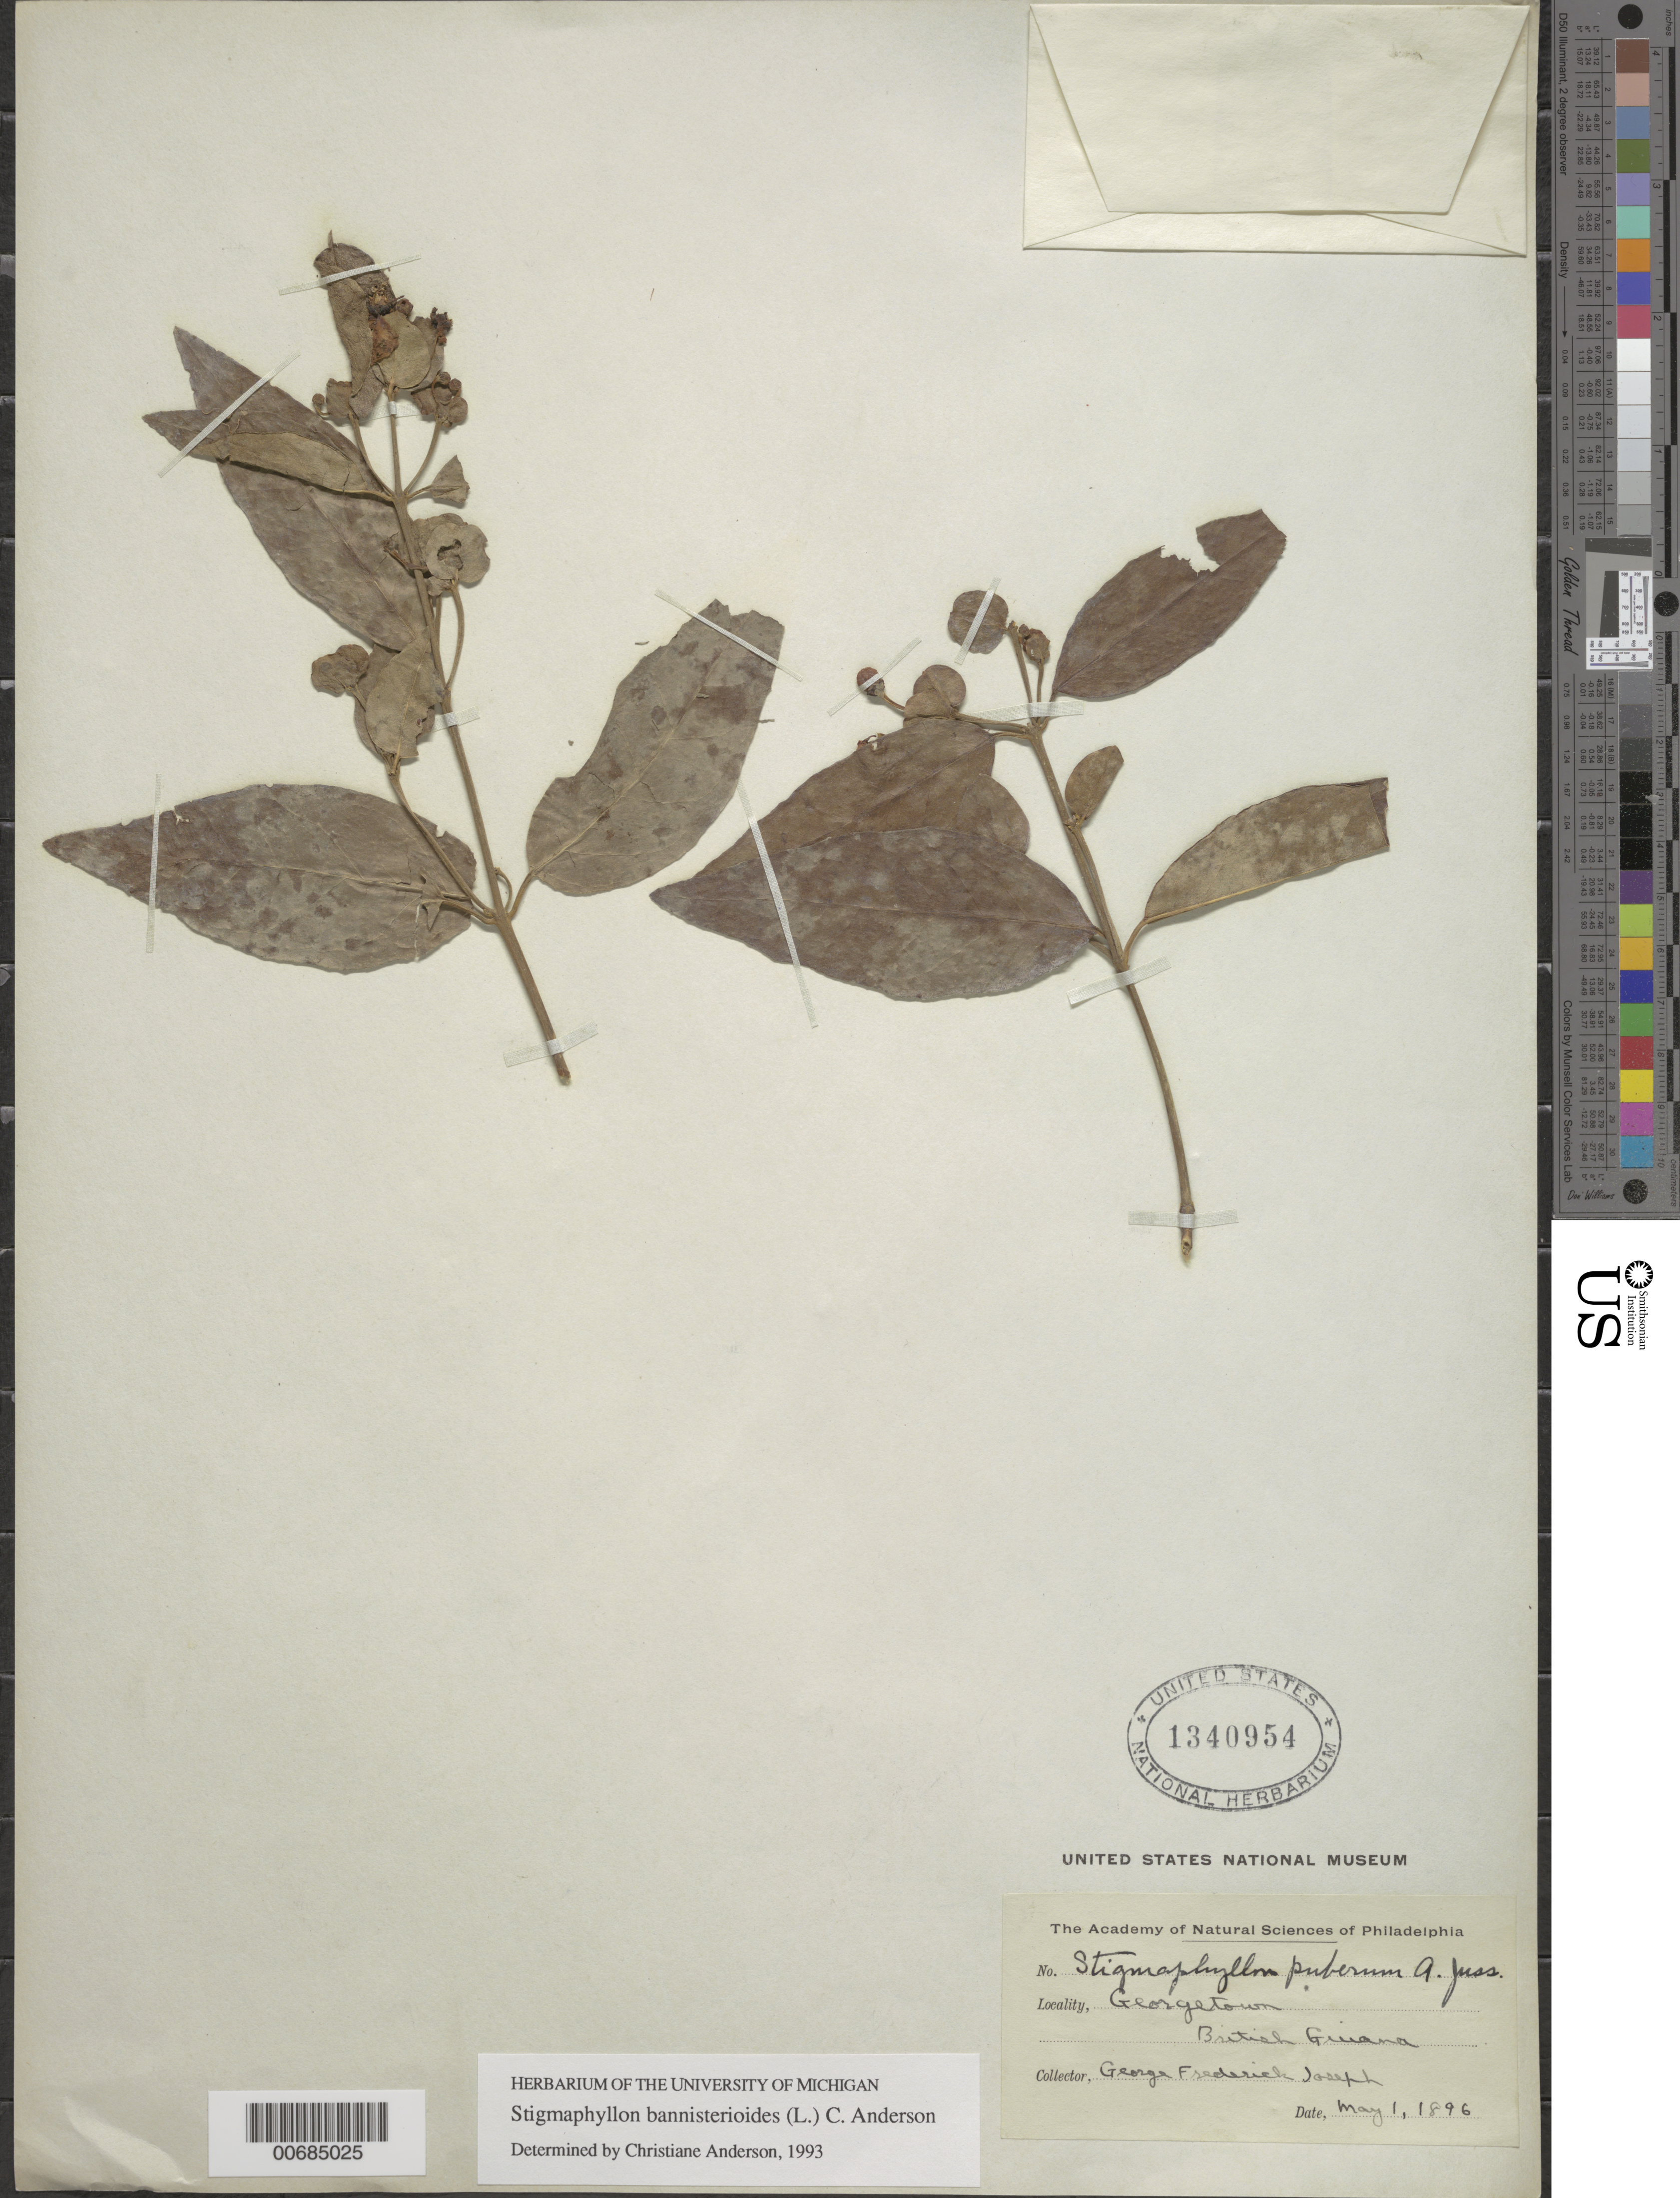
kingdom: Plantae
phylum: Tracheophyta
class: Magnoliopsida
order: Malpighiales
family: Malpighiaceae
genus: Stigmaphyllon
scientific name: Stigmaphyllon bannisterioides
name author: (L.) C.E. Anderson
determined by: Anderson, C.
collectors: G. Joseph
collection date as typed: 1 May 1896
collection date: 1896-05-01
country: Guyana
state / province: Demerara-Mahaica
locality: Georgetown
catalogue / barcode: US 1340954